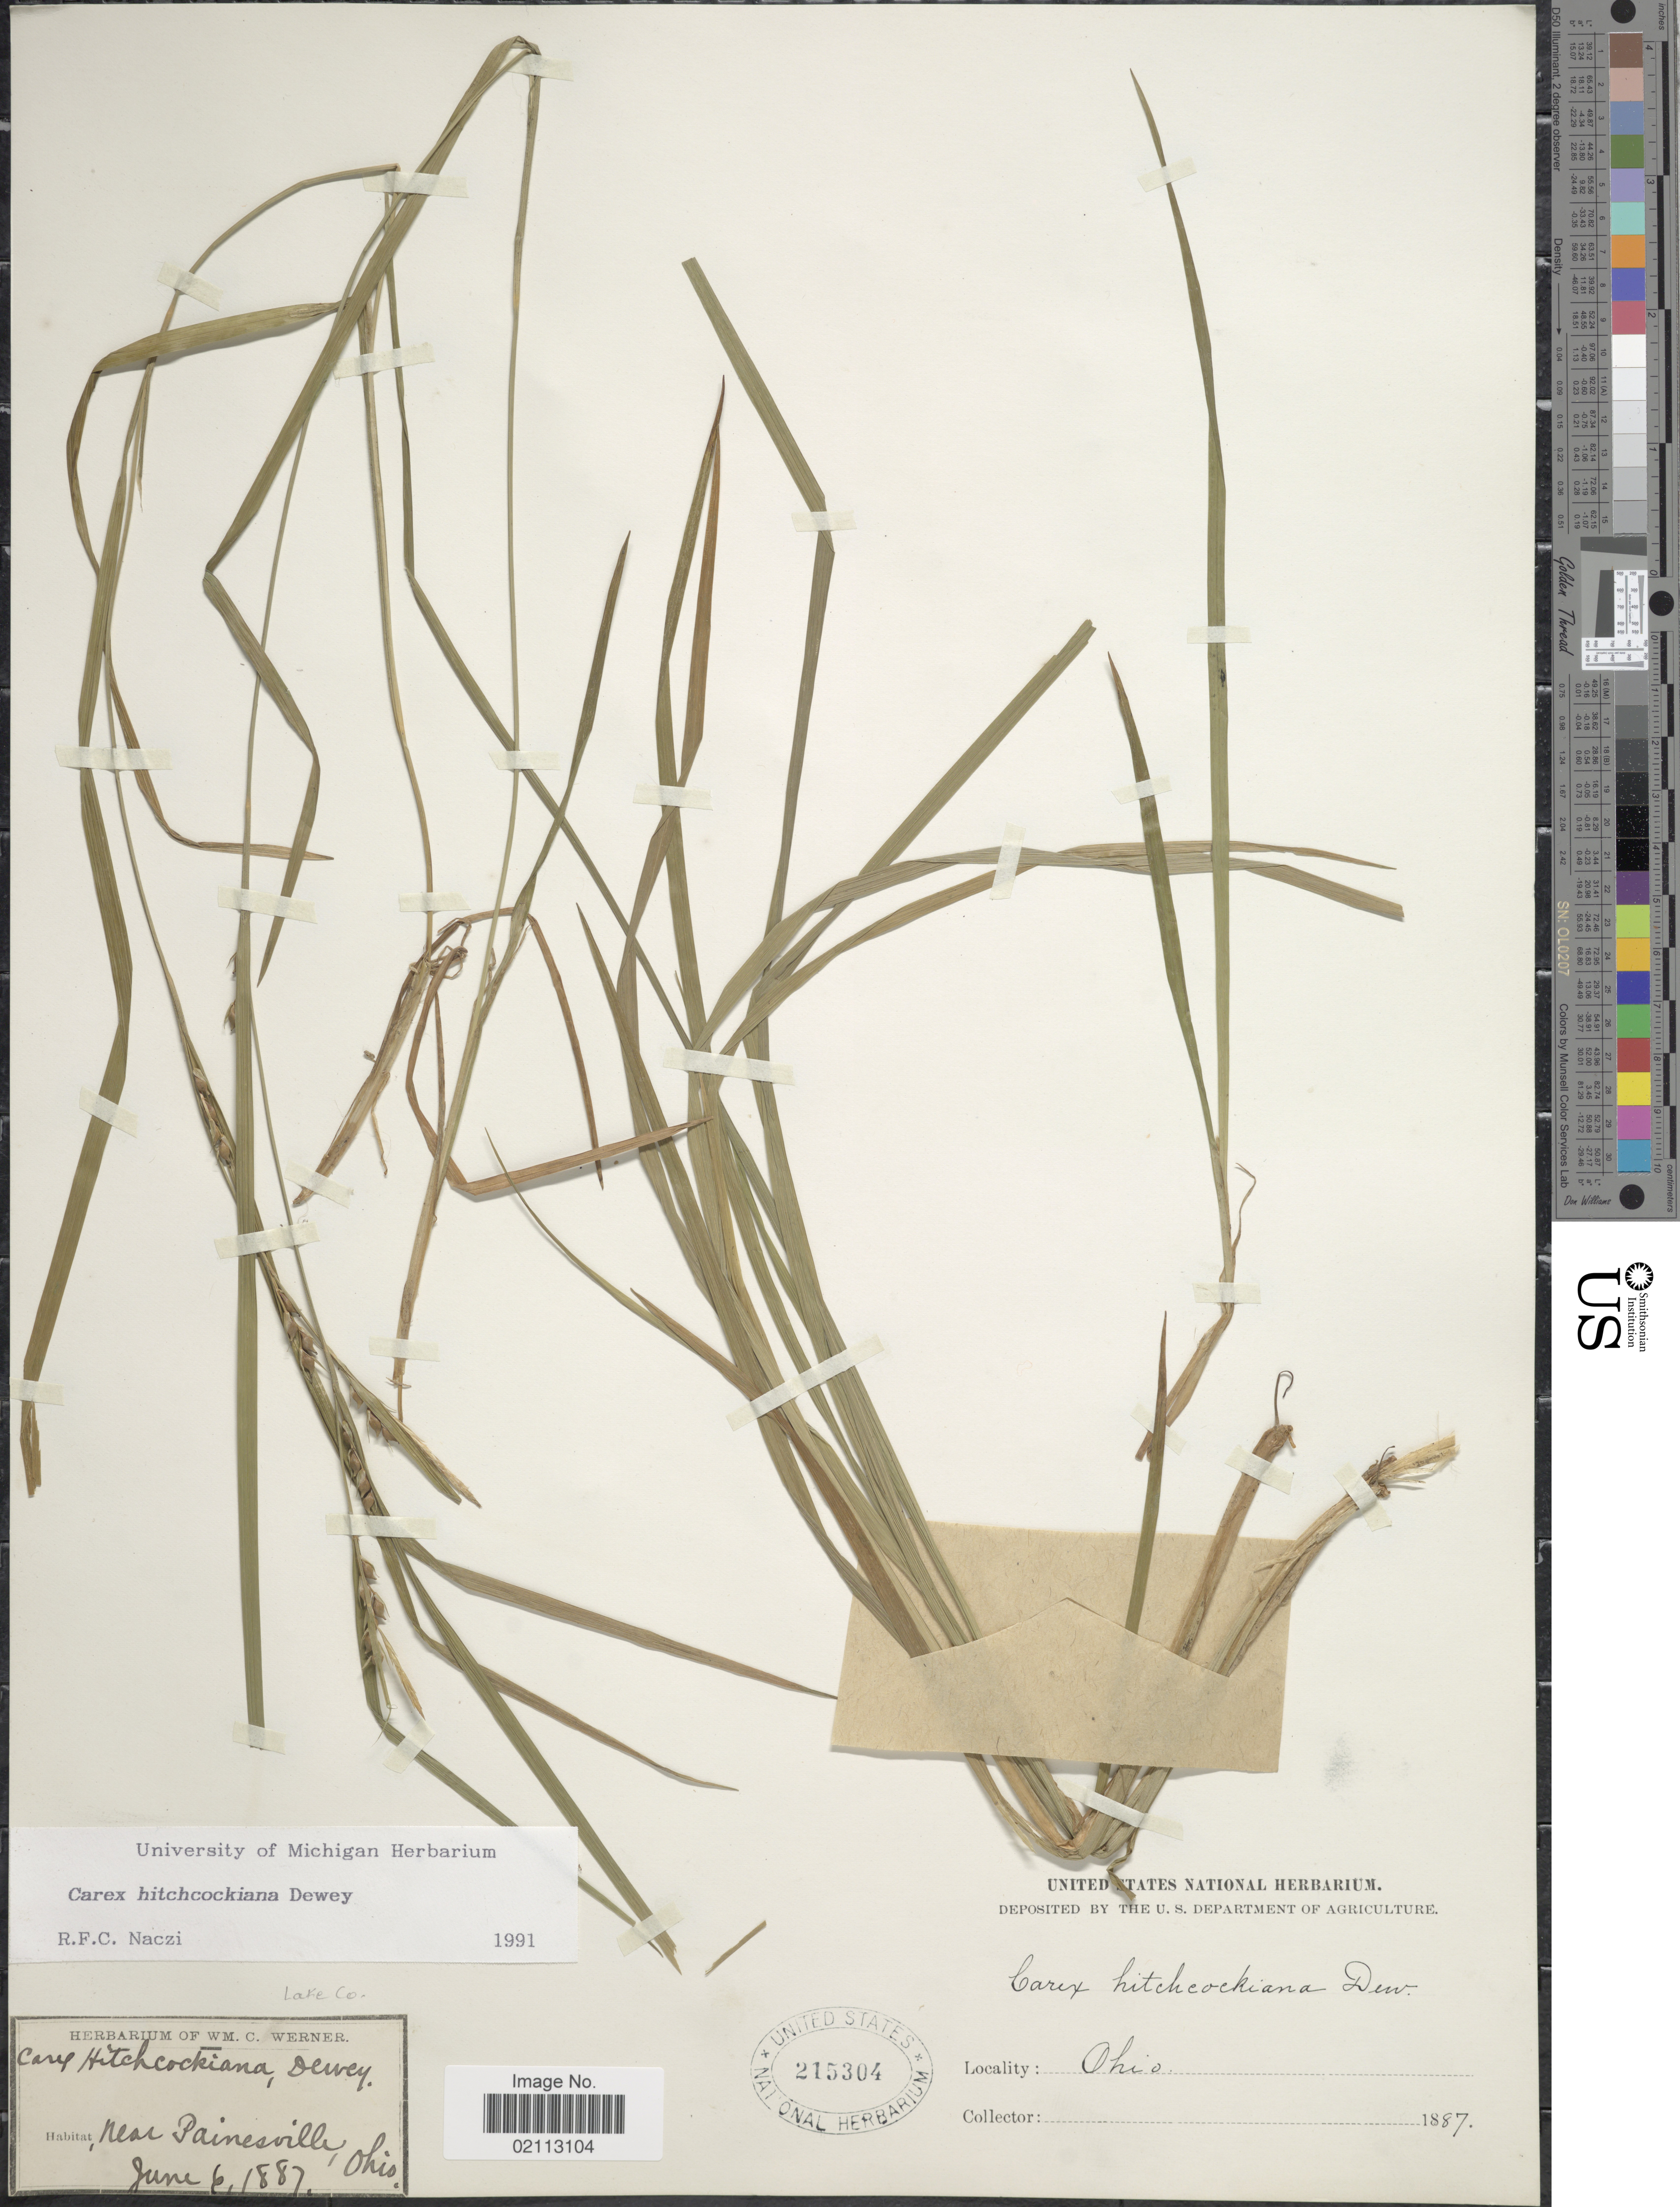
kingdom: Plantae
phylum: Tracheophyta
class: Liliopsida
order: Poales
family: Cyperaceae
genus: Carex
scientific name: Carex hitchcockiana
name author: Dewey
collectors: W. Werner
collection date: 1887-06-06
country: United States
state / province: Ohio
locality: Near Painesville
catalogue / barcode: US 215304